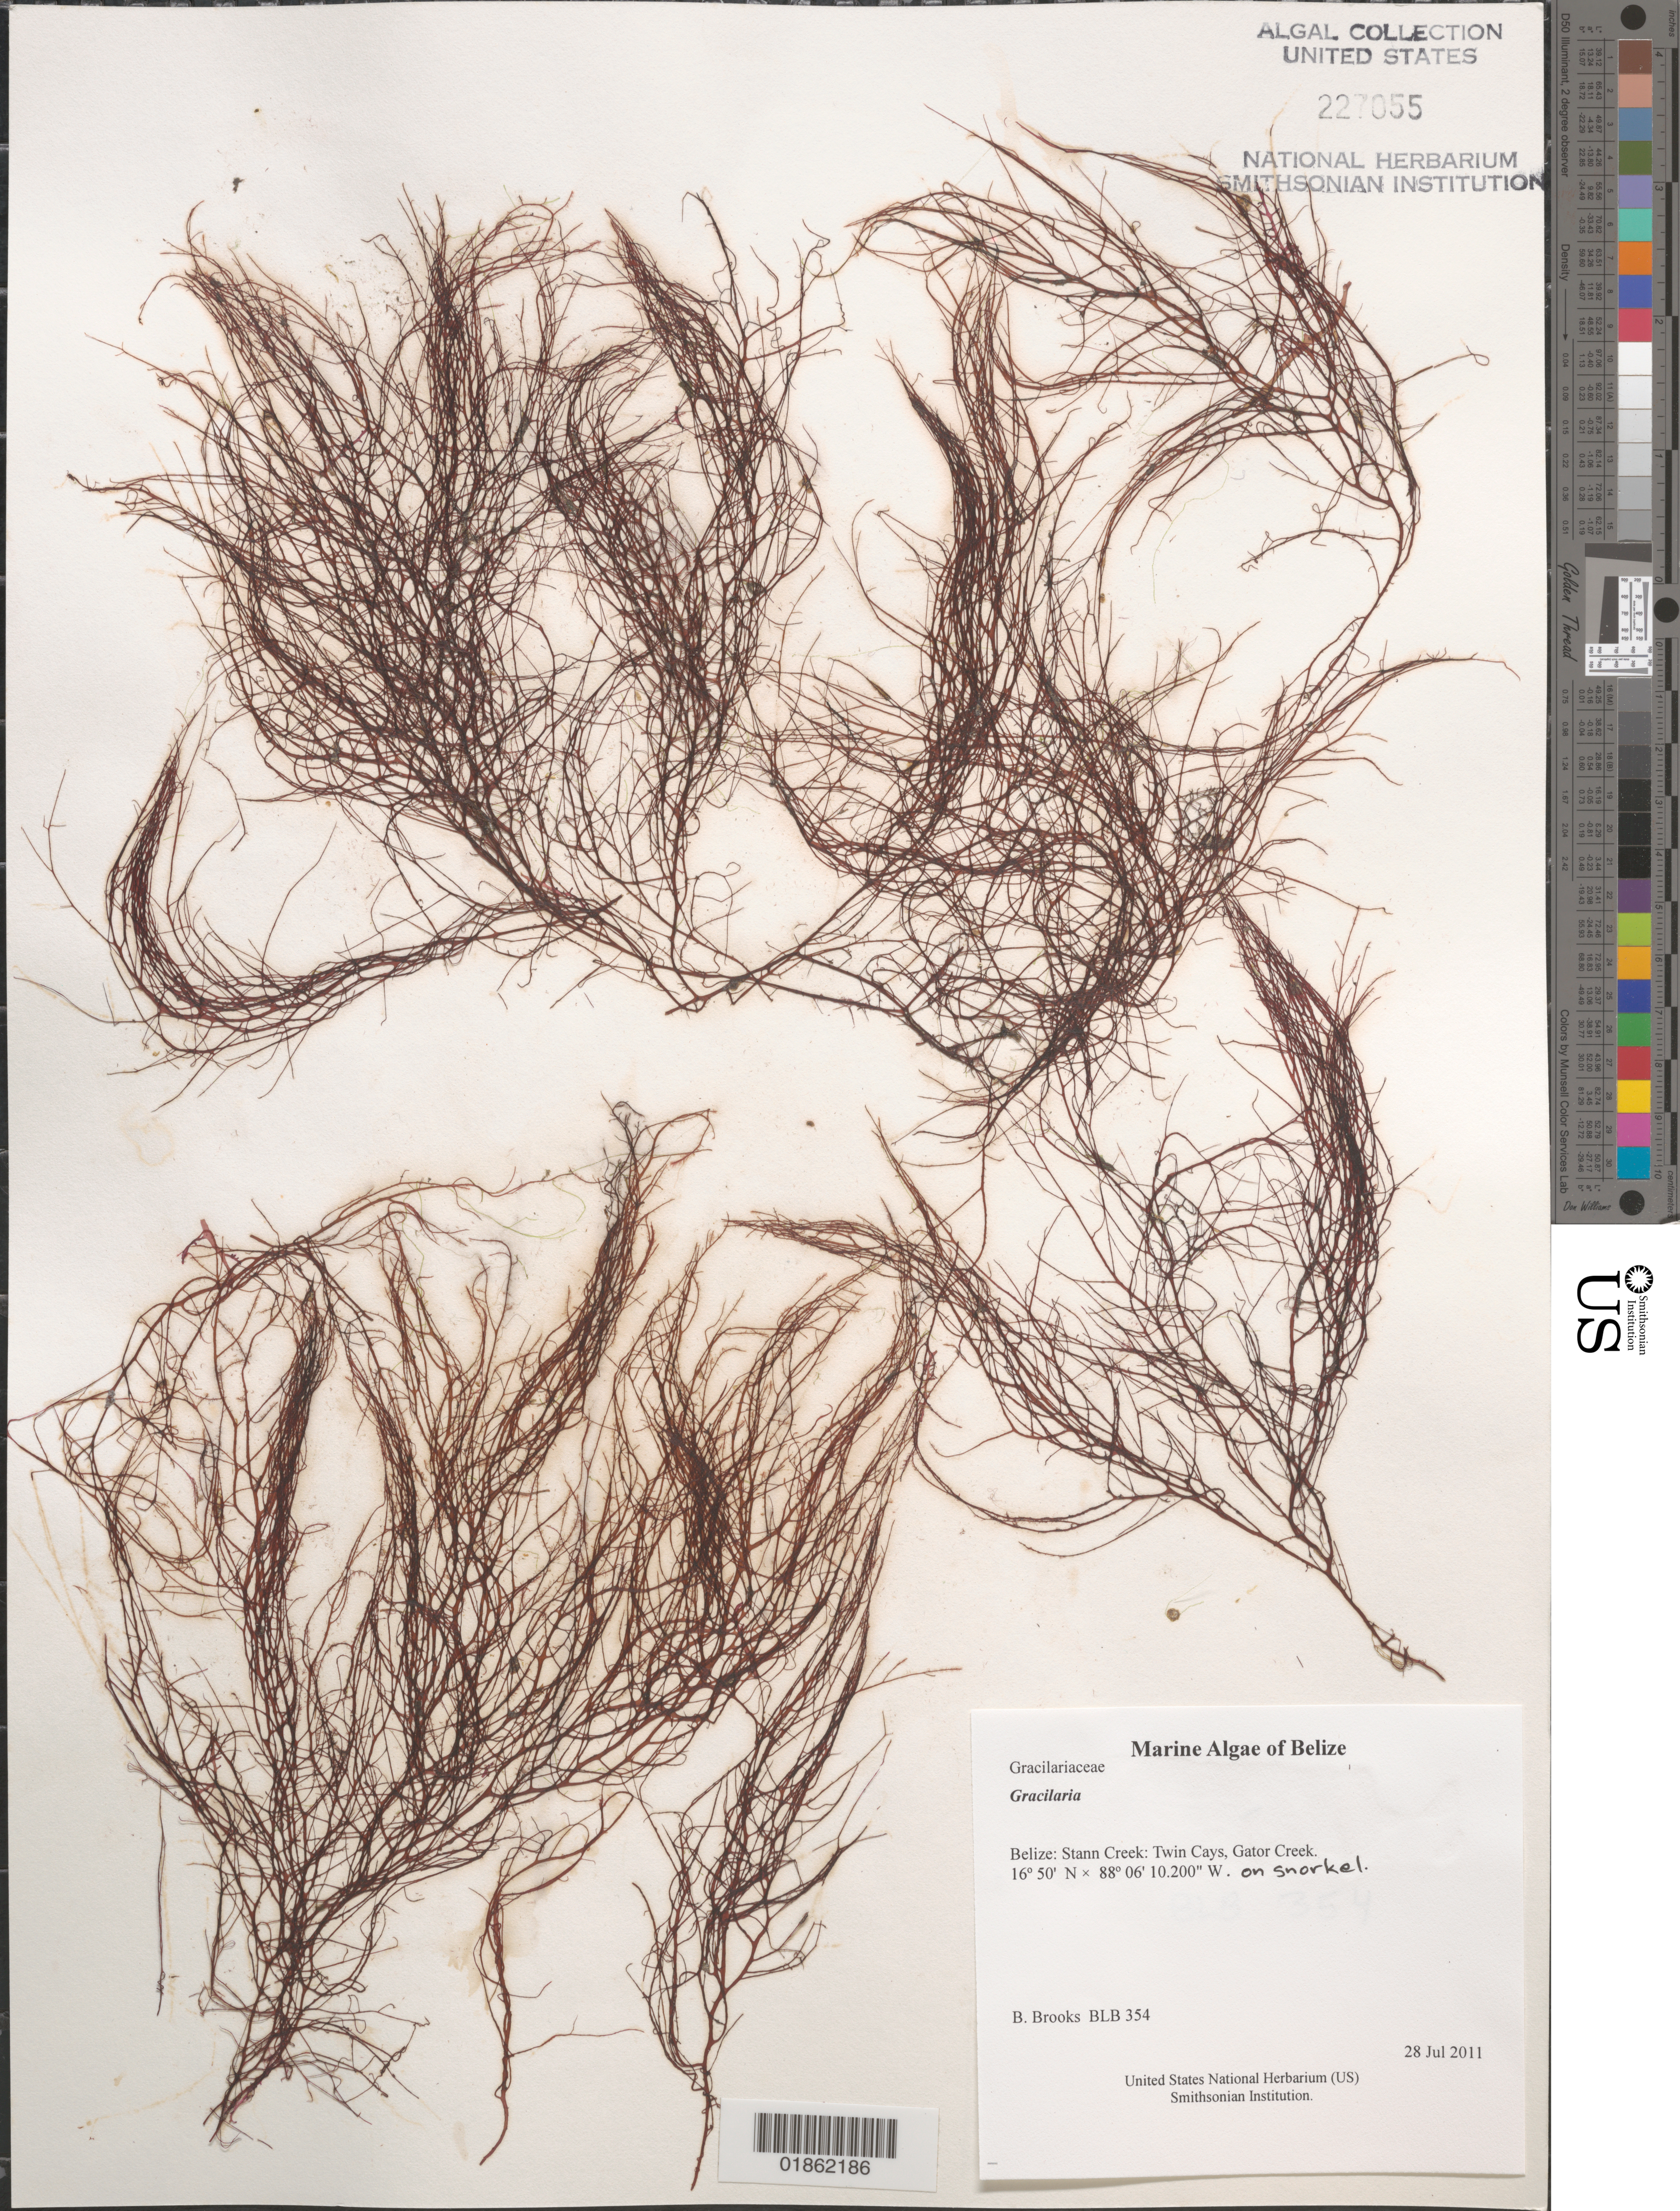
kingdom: Plantae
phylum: Rhodophyta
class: Florideophyceae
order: Gracilariales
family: Gracilariaceae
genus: Gracilaria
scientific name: Gracilaria sp.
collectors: B. Brooks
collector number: BLB 354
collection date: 2011-07-28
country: Belize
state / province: Stann Creek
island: Twin Cays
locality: Twin Cays, Gator Creek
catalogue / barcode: US 227055